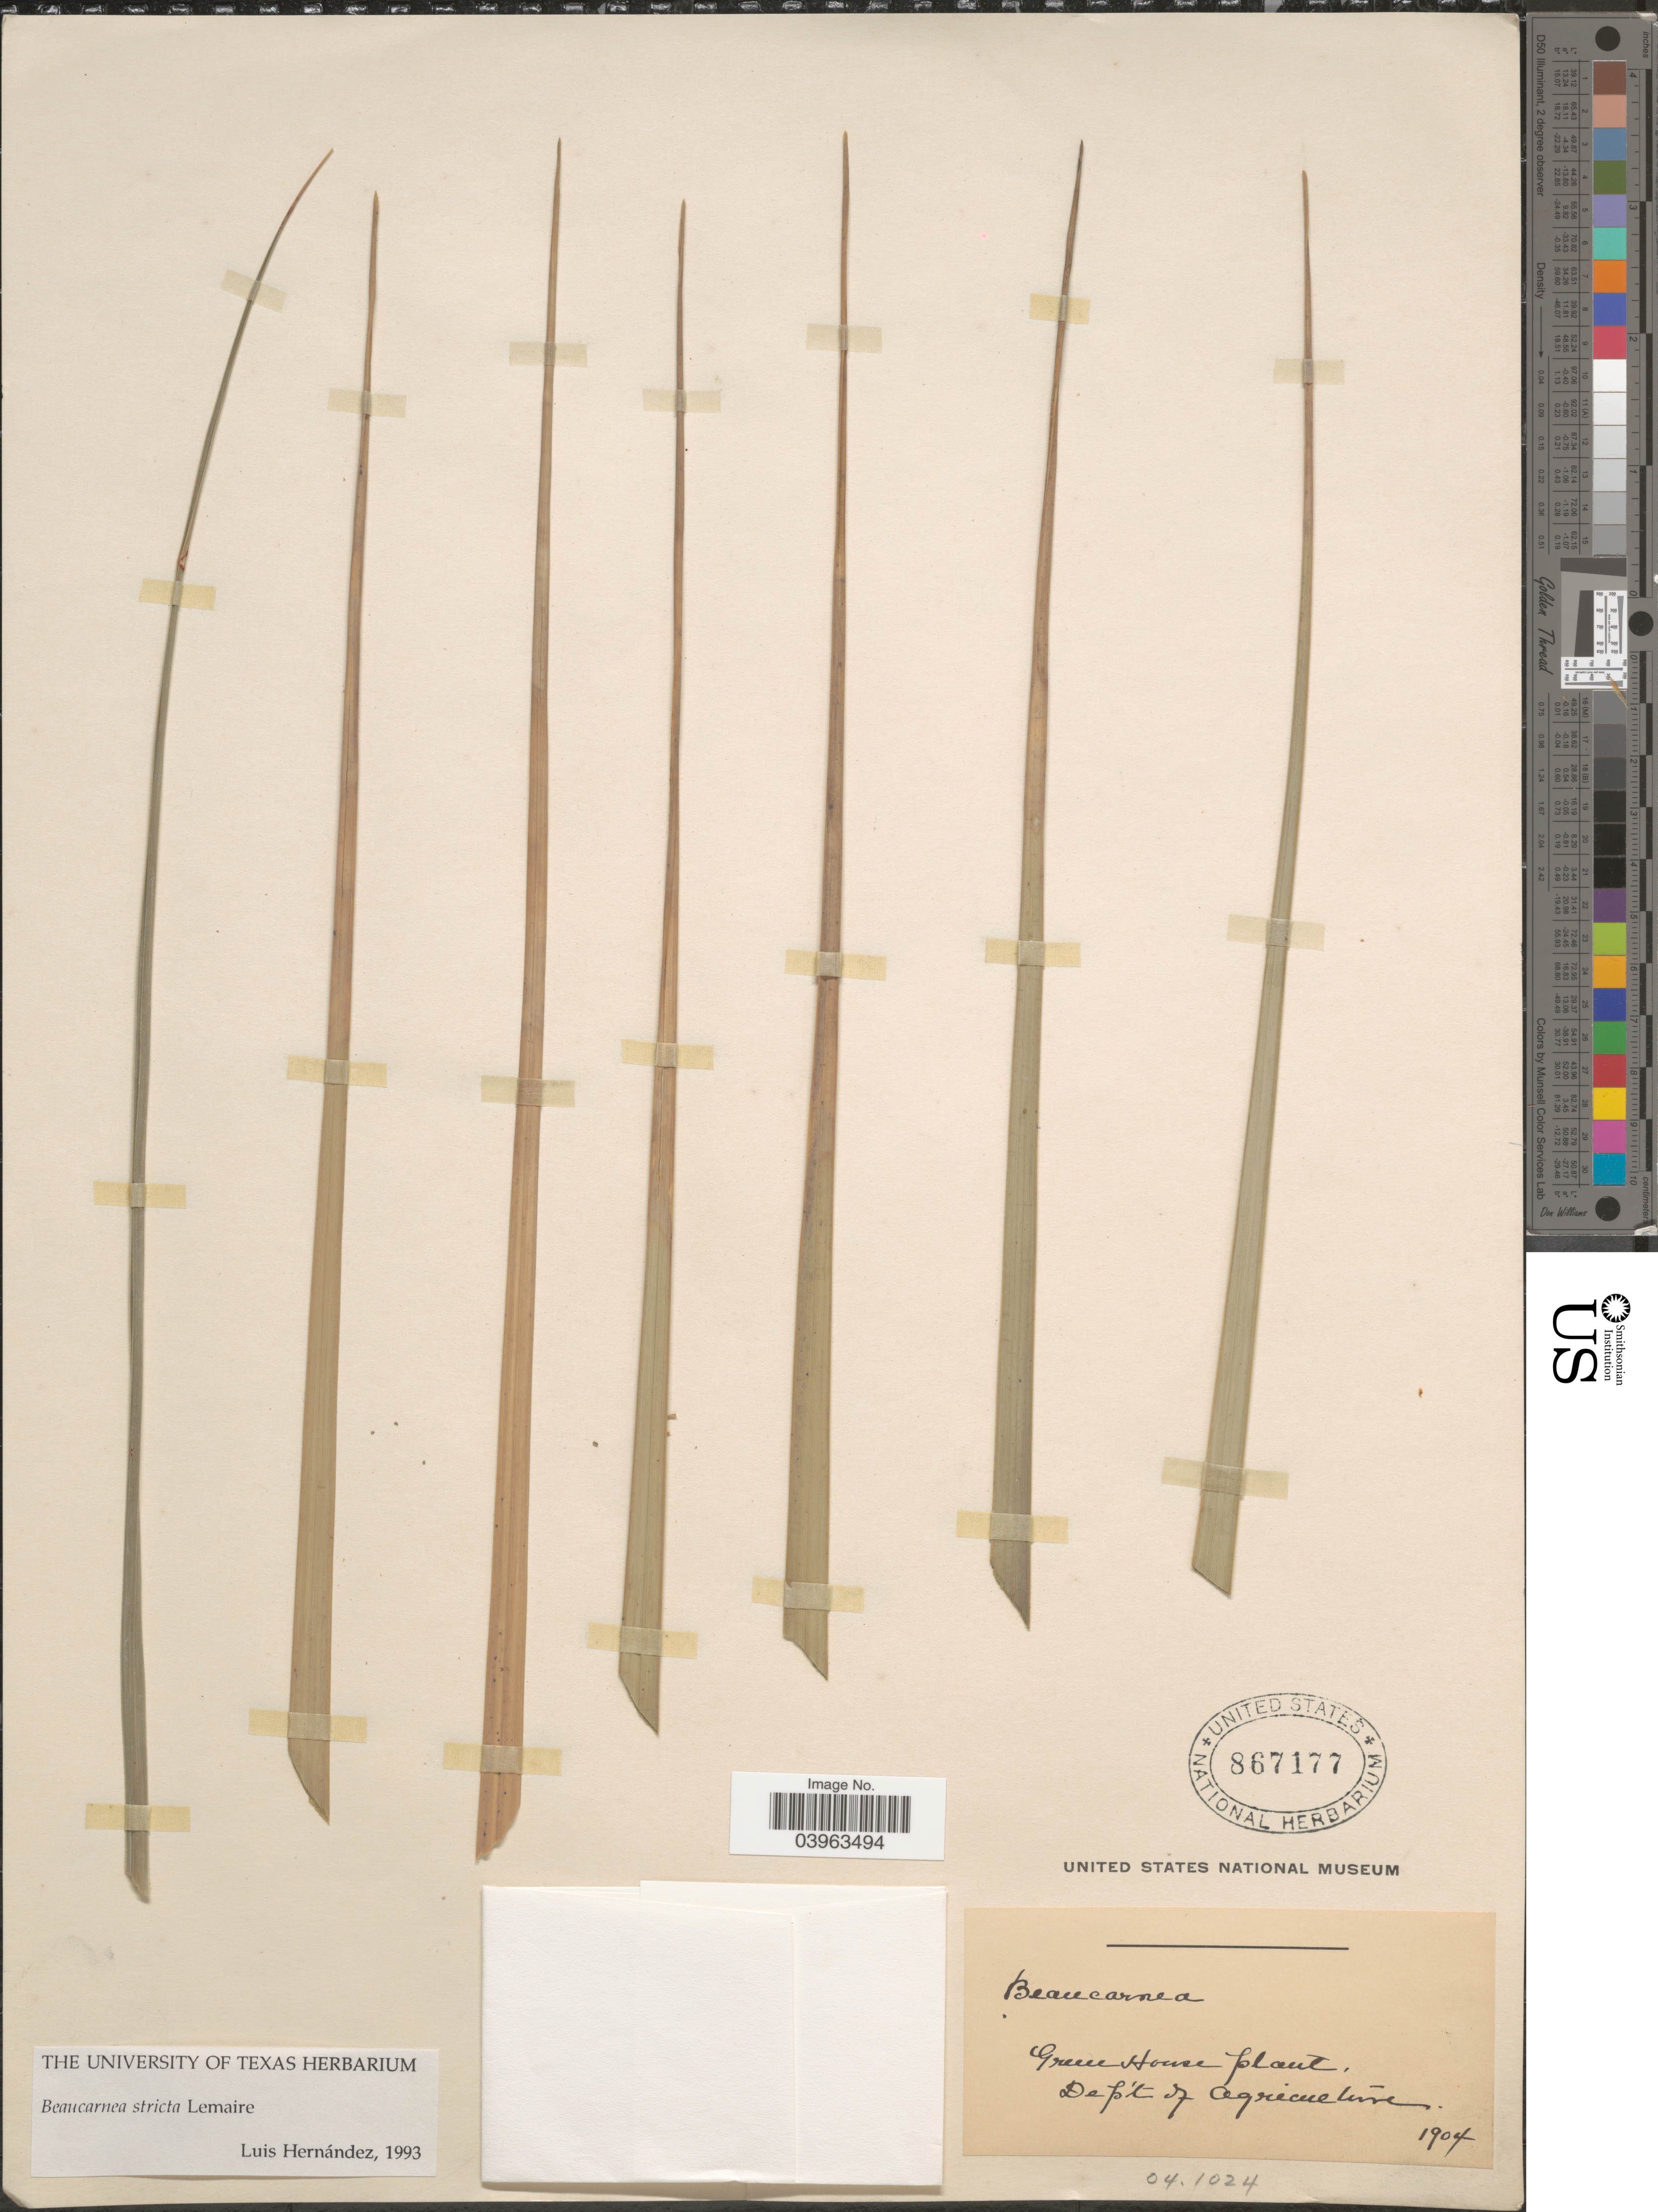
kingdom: Plantae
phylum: Tracheophyta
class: Liliopsida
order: Asparagales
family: Asparagaceae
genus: Beaucarnea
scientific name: Beaucarnea stricta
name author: Lem.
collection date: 1904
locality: Green House Plant, Dep't of Agriculture.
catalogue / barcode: US 867177